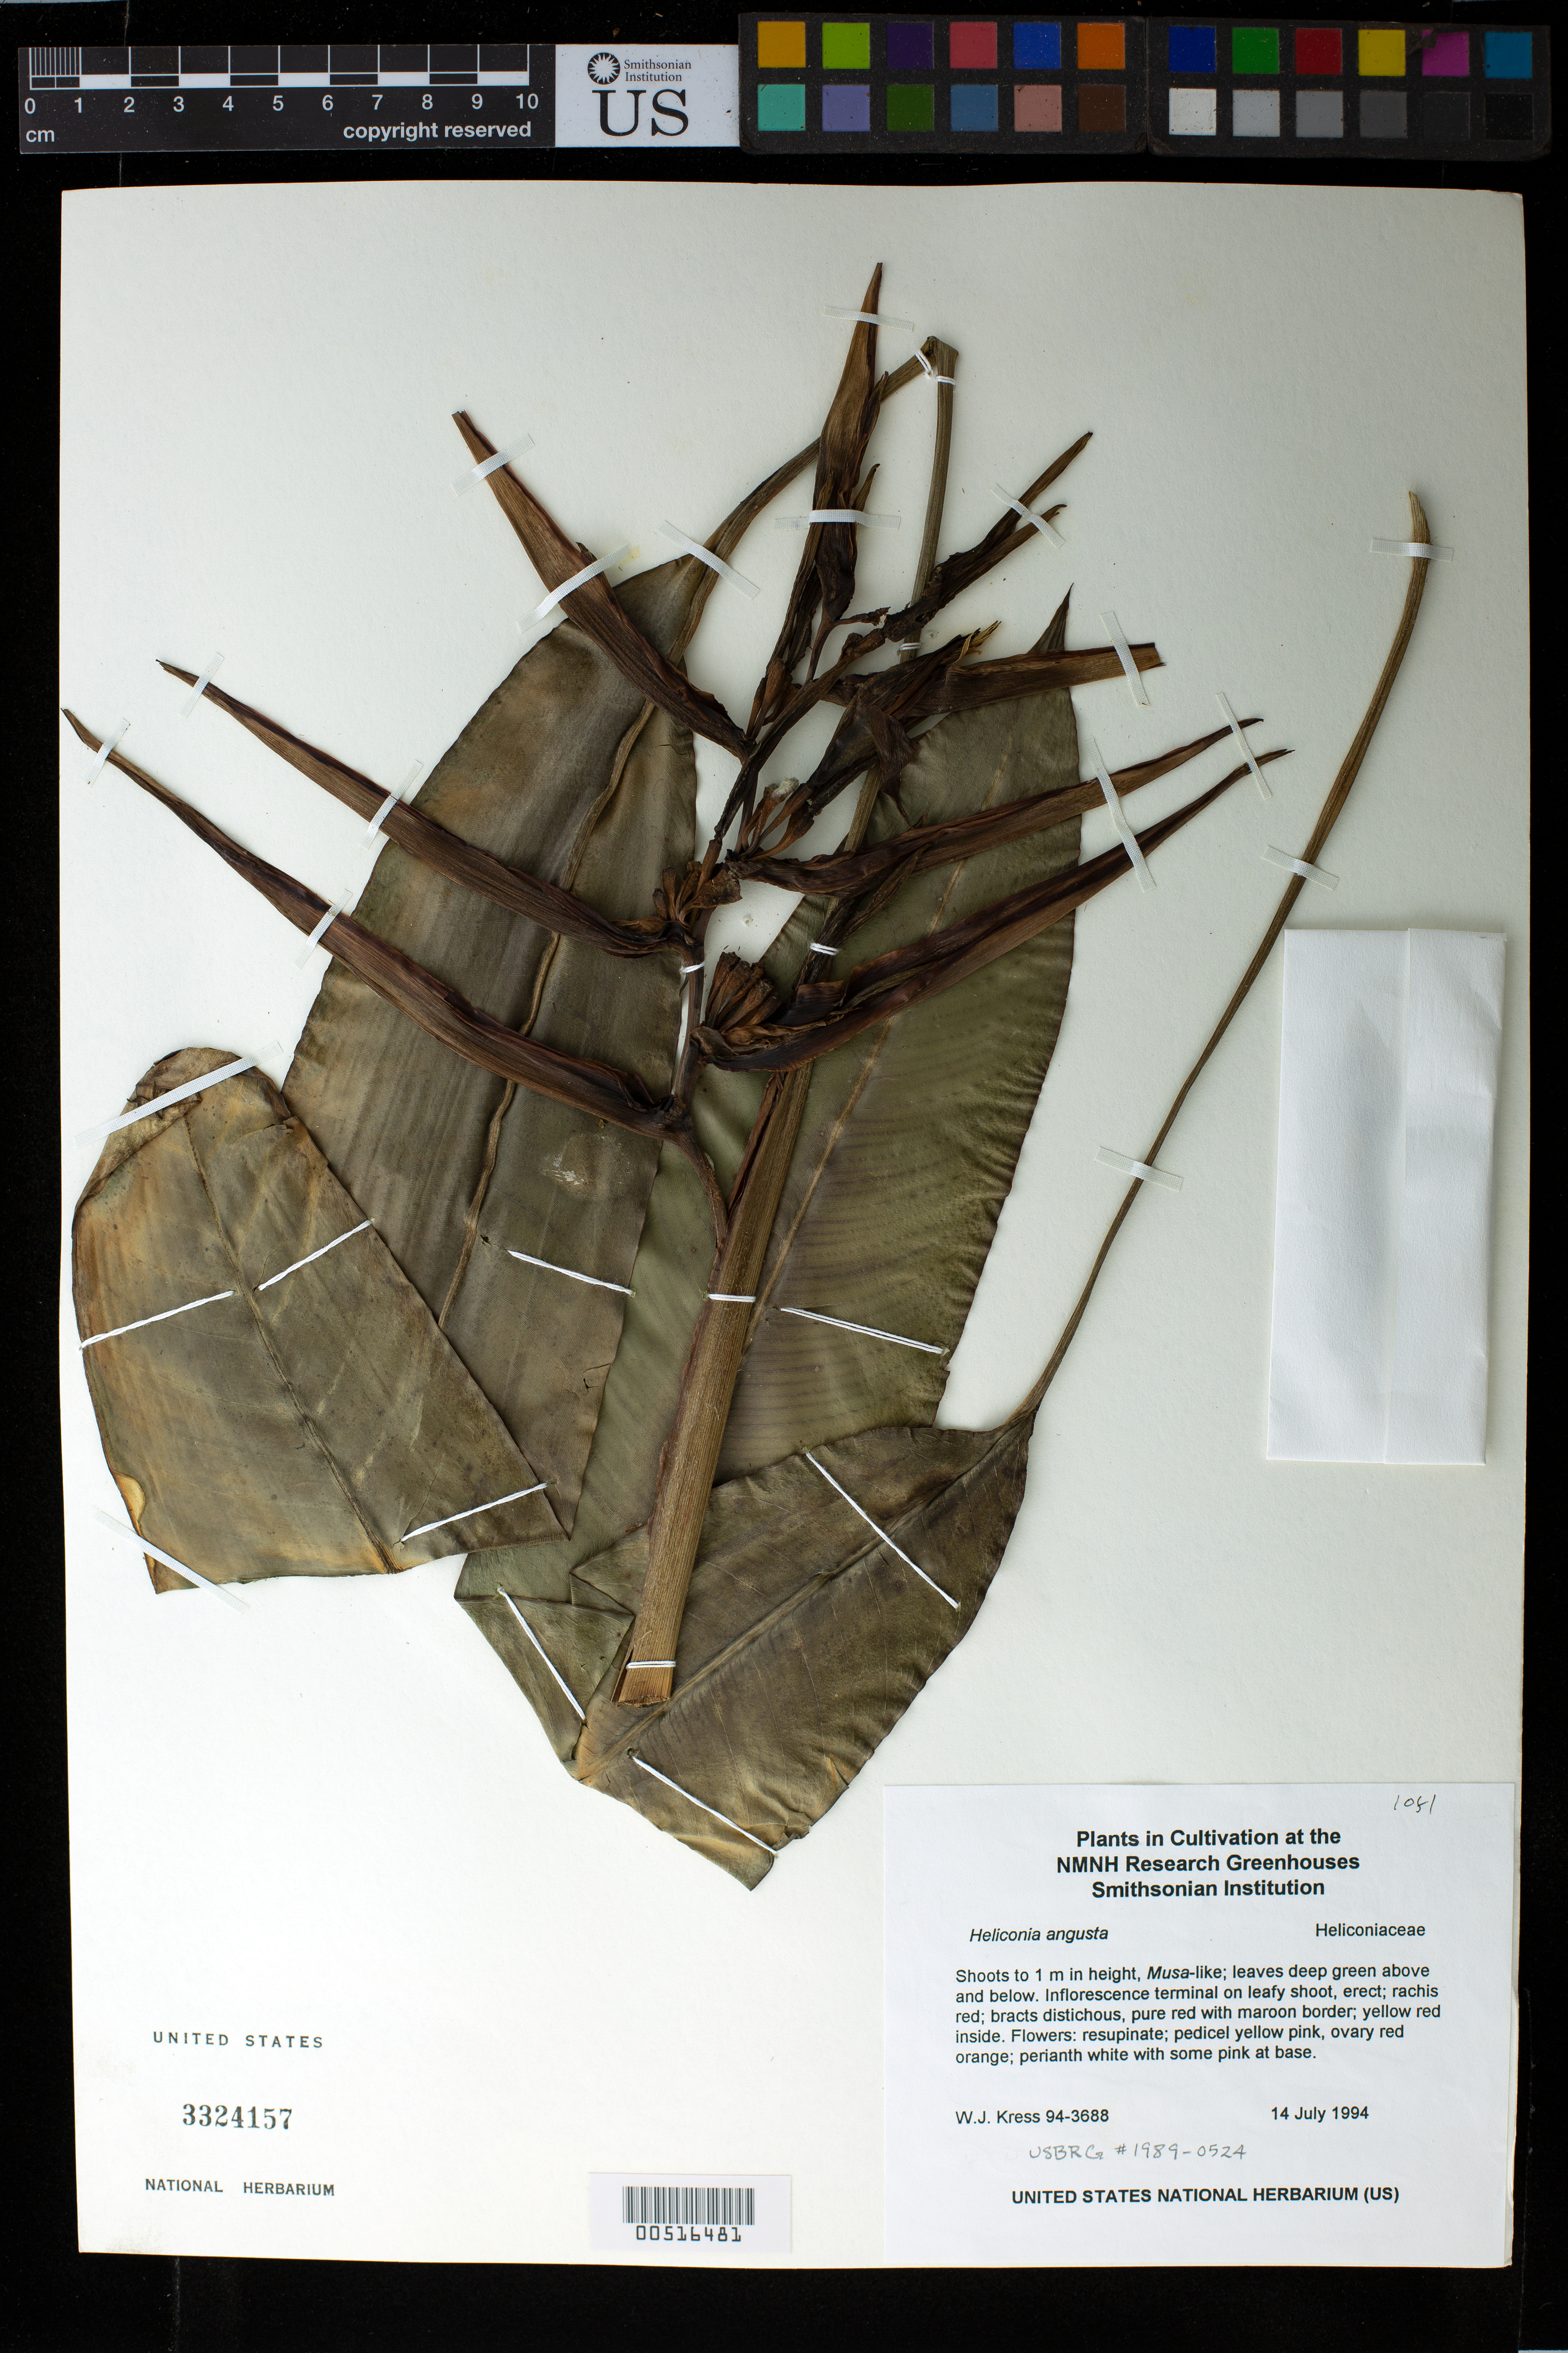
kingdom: Plantae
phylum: Tracheophyta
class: Liliopsida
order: Zingiberales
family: Heliconiaceae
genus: Heliconia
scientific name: Heliconia angusta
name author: Vell.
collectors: W. J. Kress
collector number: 94-3688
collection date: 1994-07-14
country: United States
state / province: Maryland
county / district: Prince George's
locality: NMNH Botany Research Greenhouses. Suitland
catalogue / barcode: US 3324157